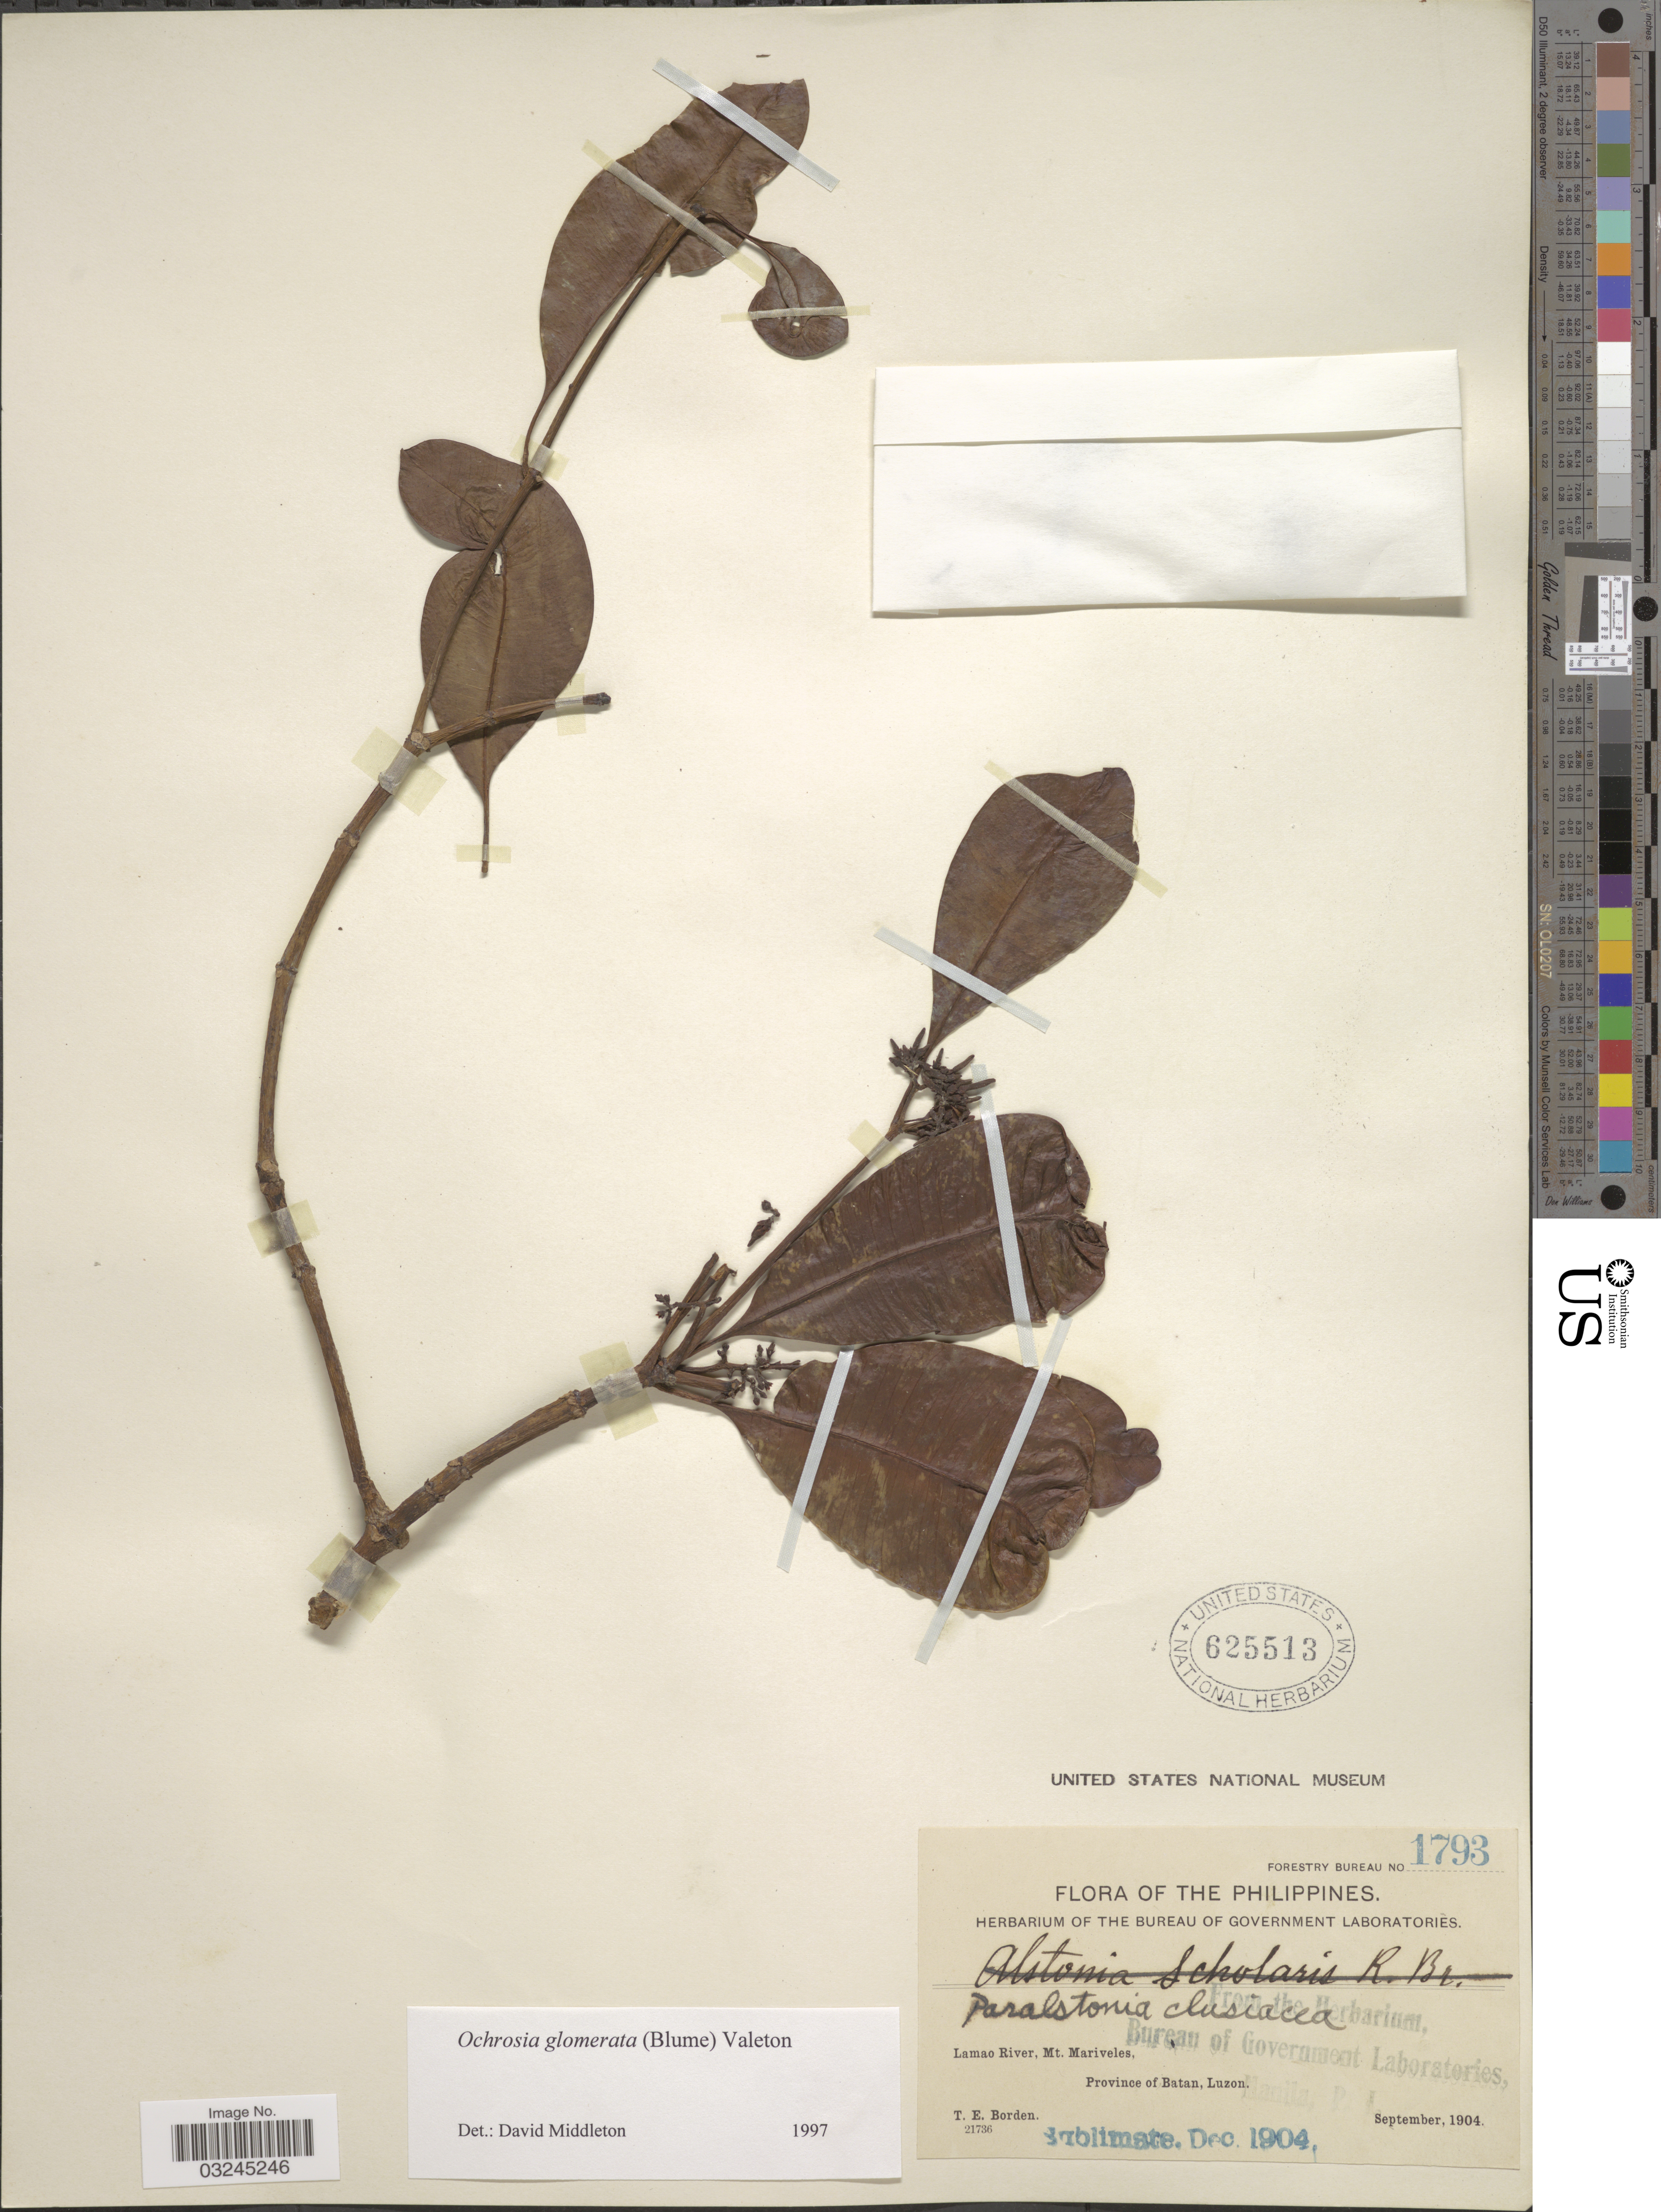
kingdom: Plantae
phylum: Tracheophyta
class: Magnoliopsida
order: Gentianales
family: Apocynaceae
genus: Ochrosia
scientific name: Ochrosia glomerata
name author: (Blume) F. Muell.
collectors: T. E. Borden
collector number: Forestry Bureau 1793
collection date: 1904-09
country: Philippines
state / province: Cagayan Valley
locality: Lamao River, Mt. Mariveles, Province of Batan, Luzon.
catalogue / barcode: US 625513